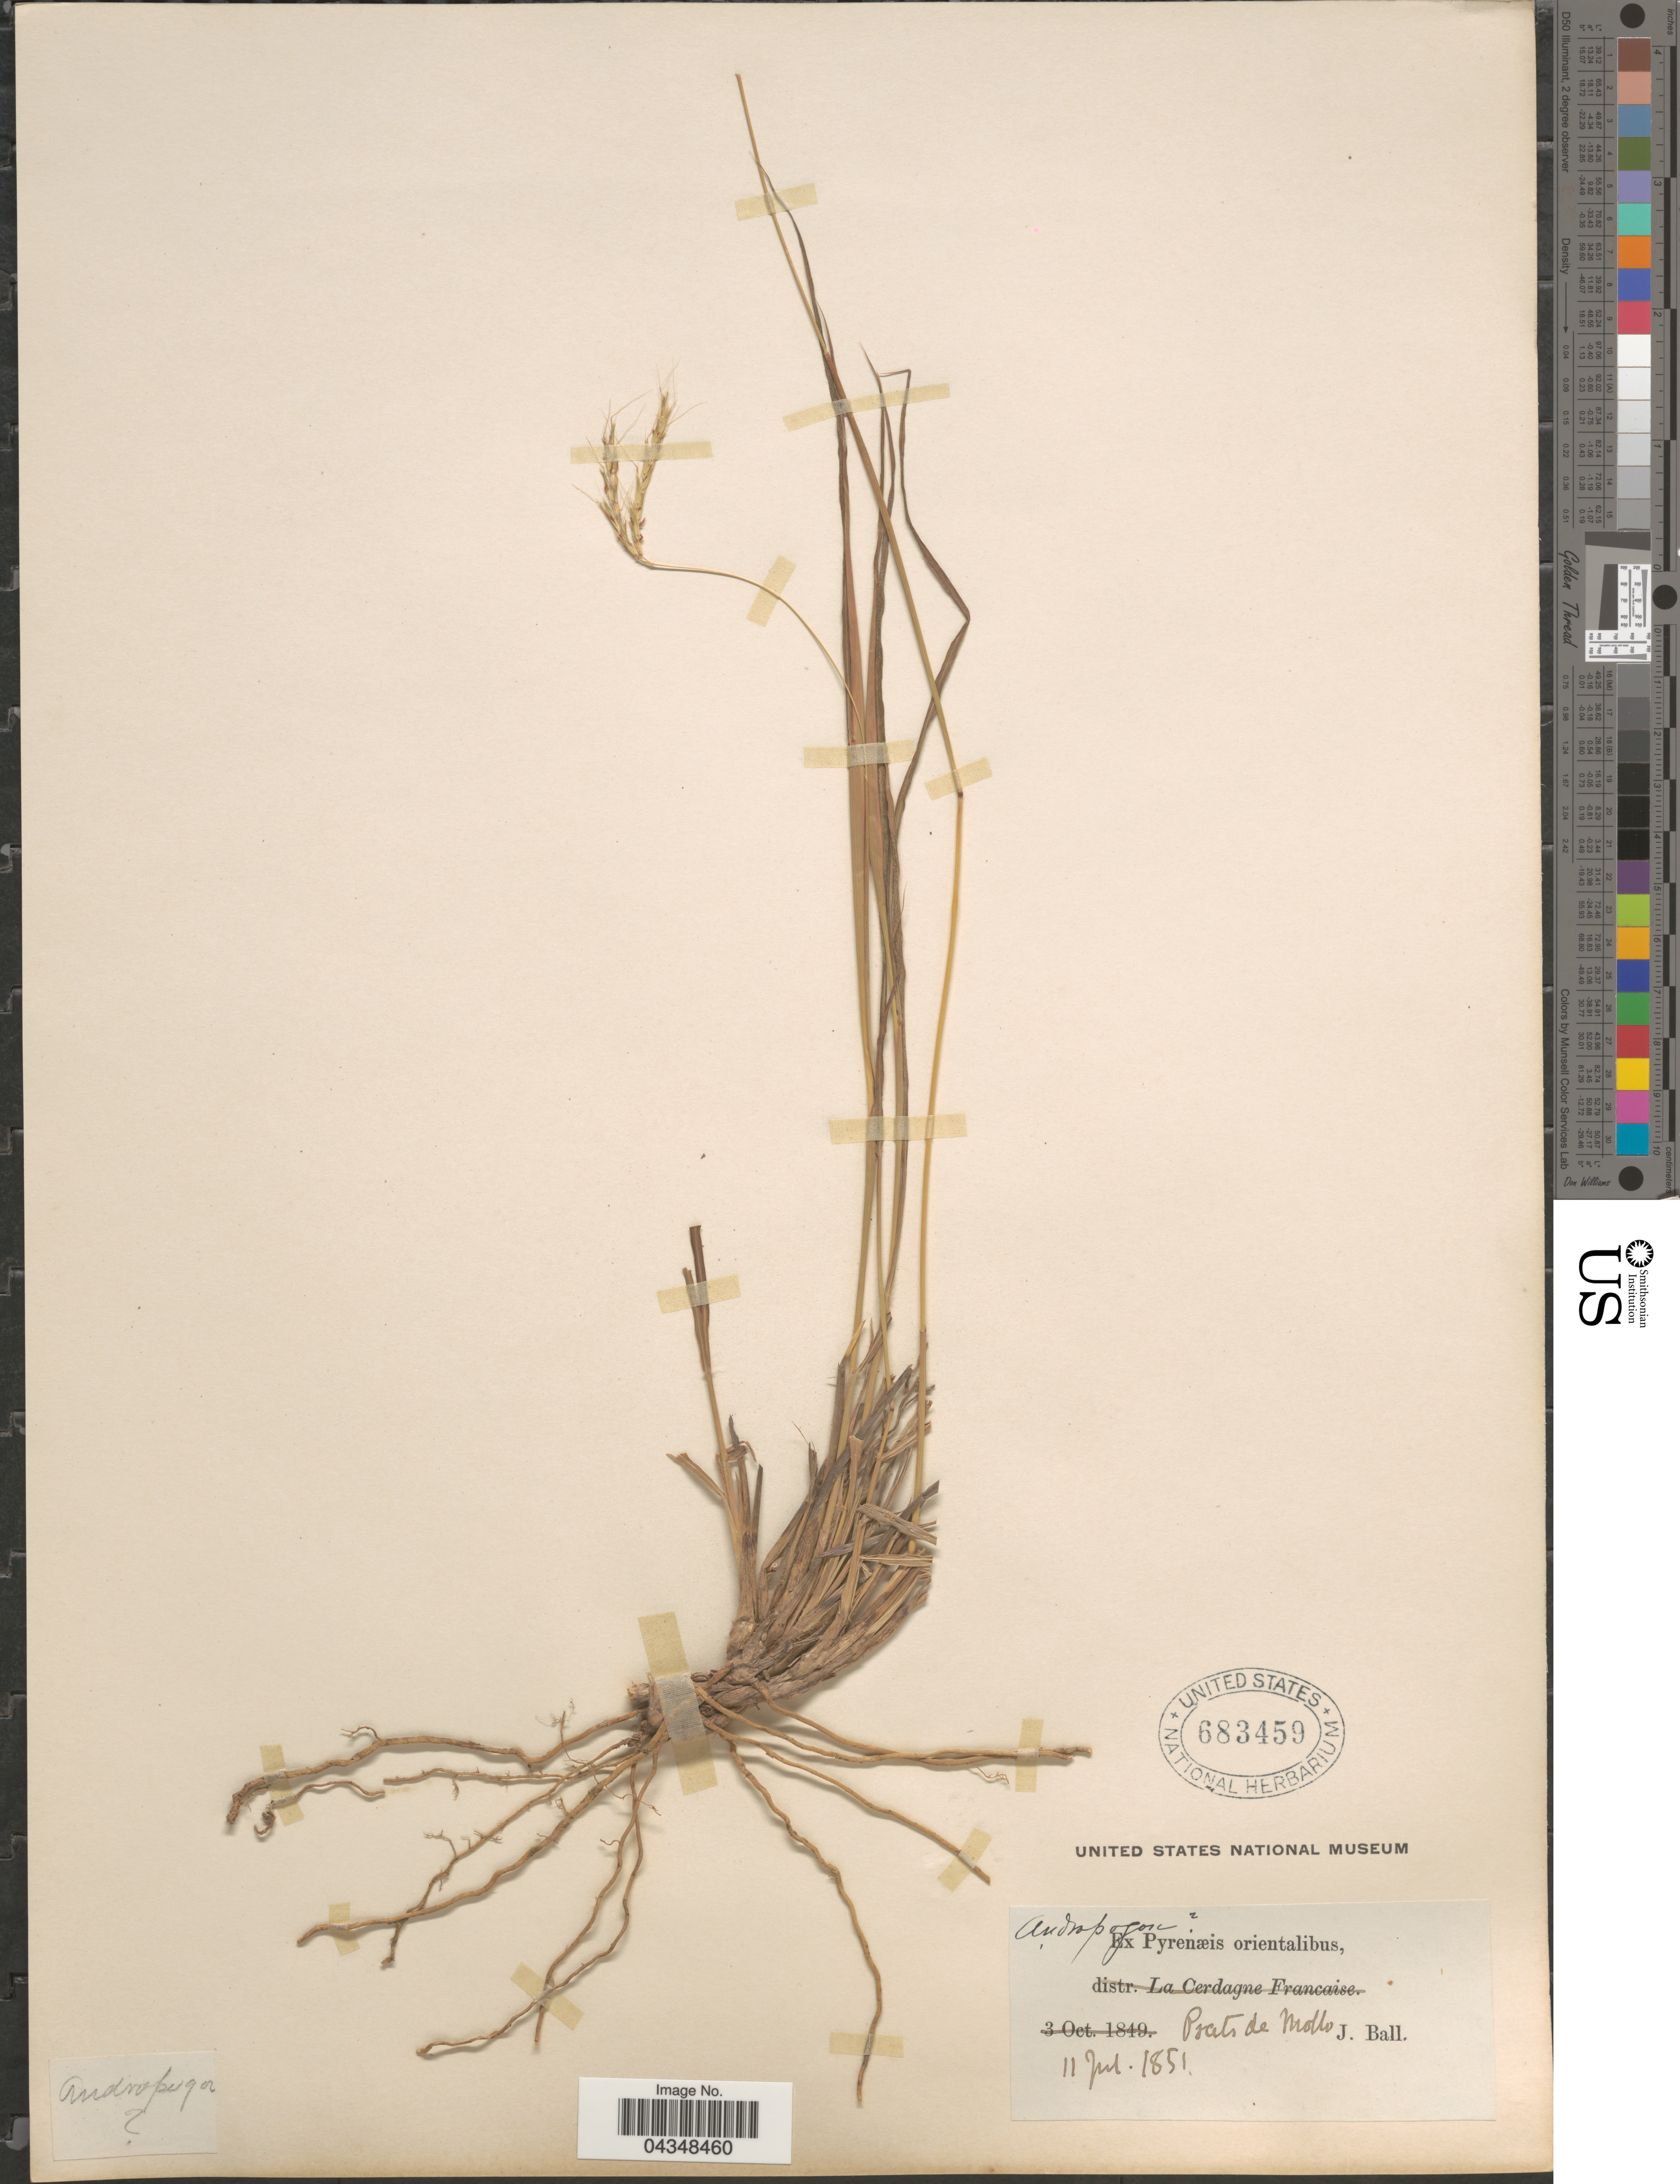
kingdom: Plantae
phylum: Tracheophyta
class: Liliopsida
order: Poales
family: Poaceae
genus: Bothriochloa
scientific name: Bothriochloa ischaemum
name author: (L.) Keng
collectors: J. Ball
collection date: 1851-07-11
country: France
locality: Pyrenæis orientalibus. Prats de Mollo.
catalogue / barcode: US 683459